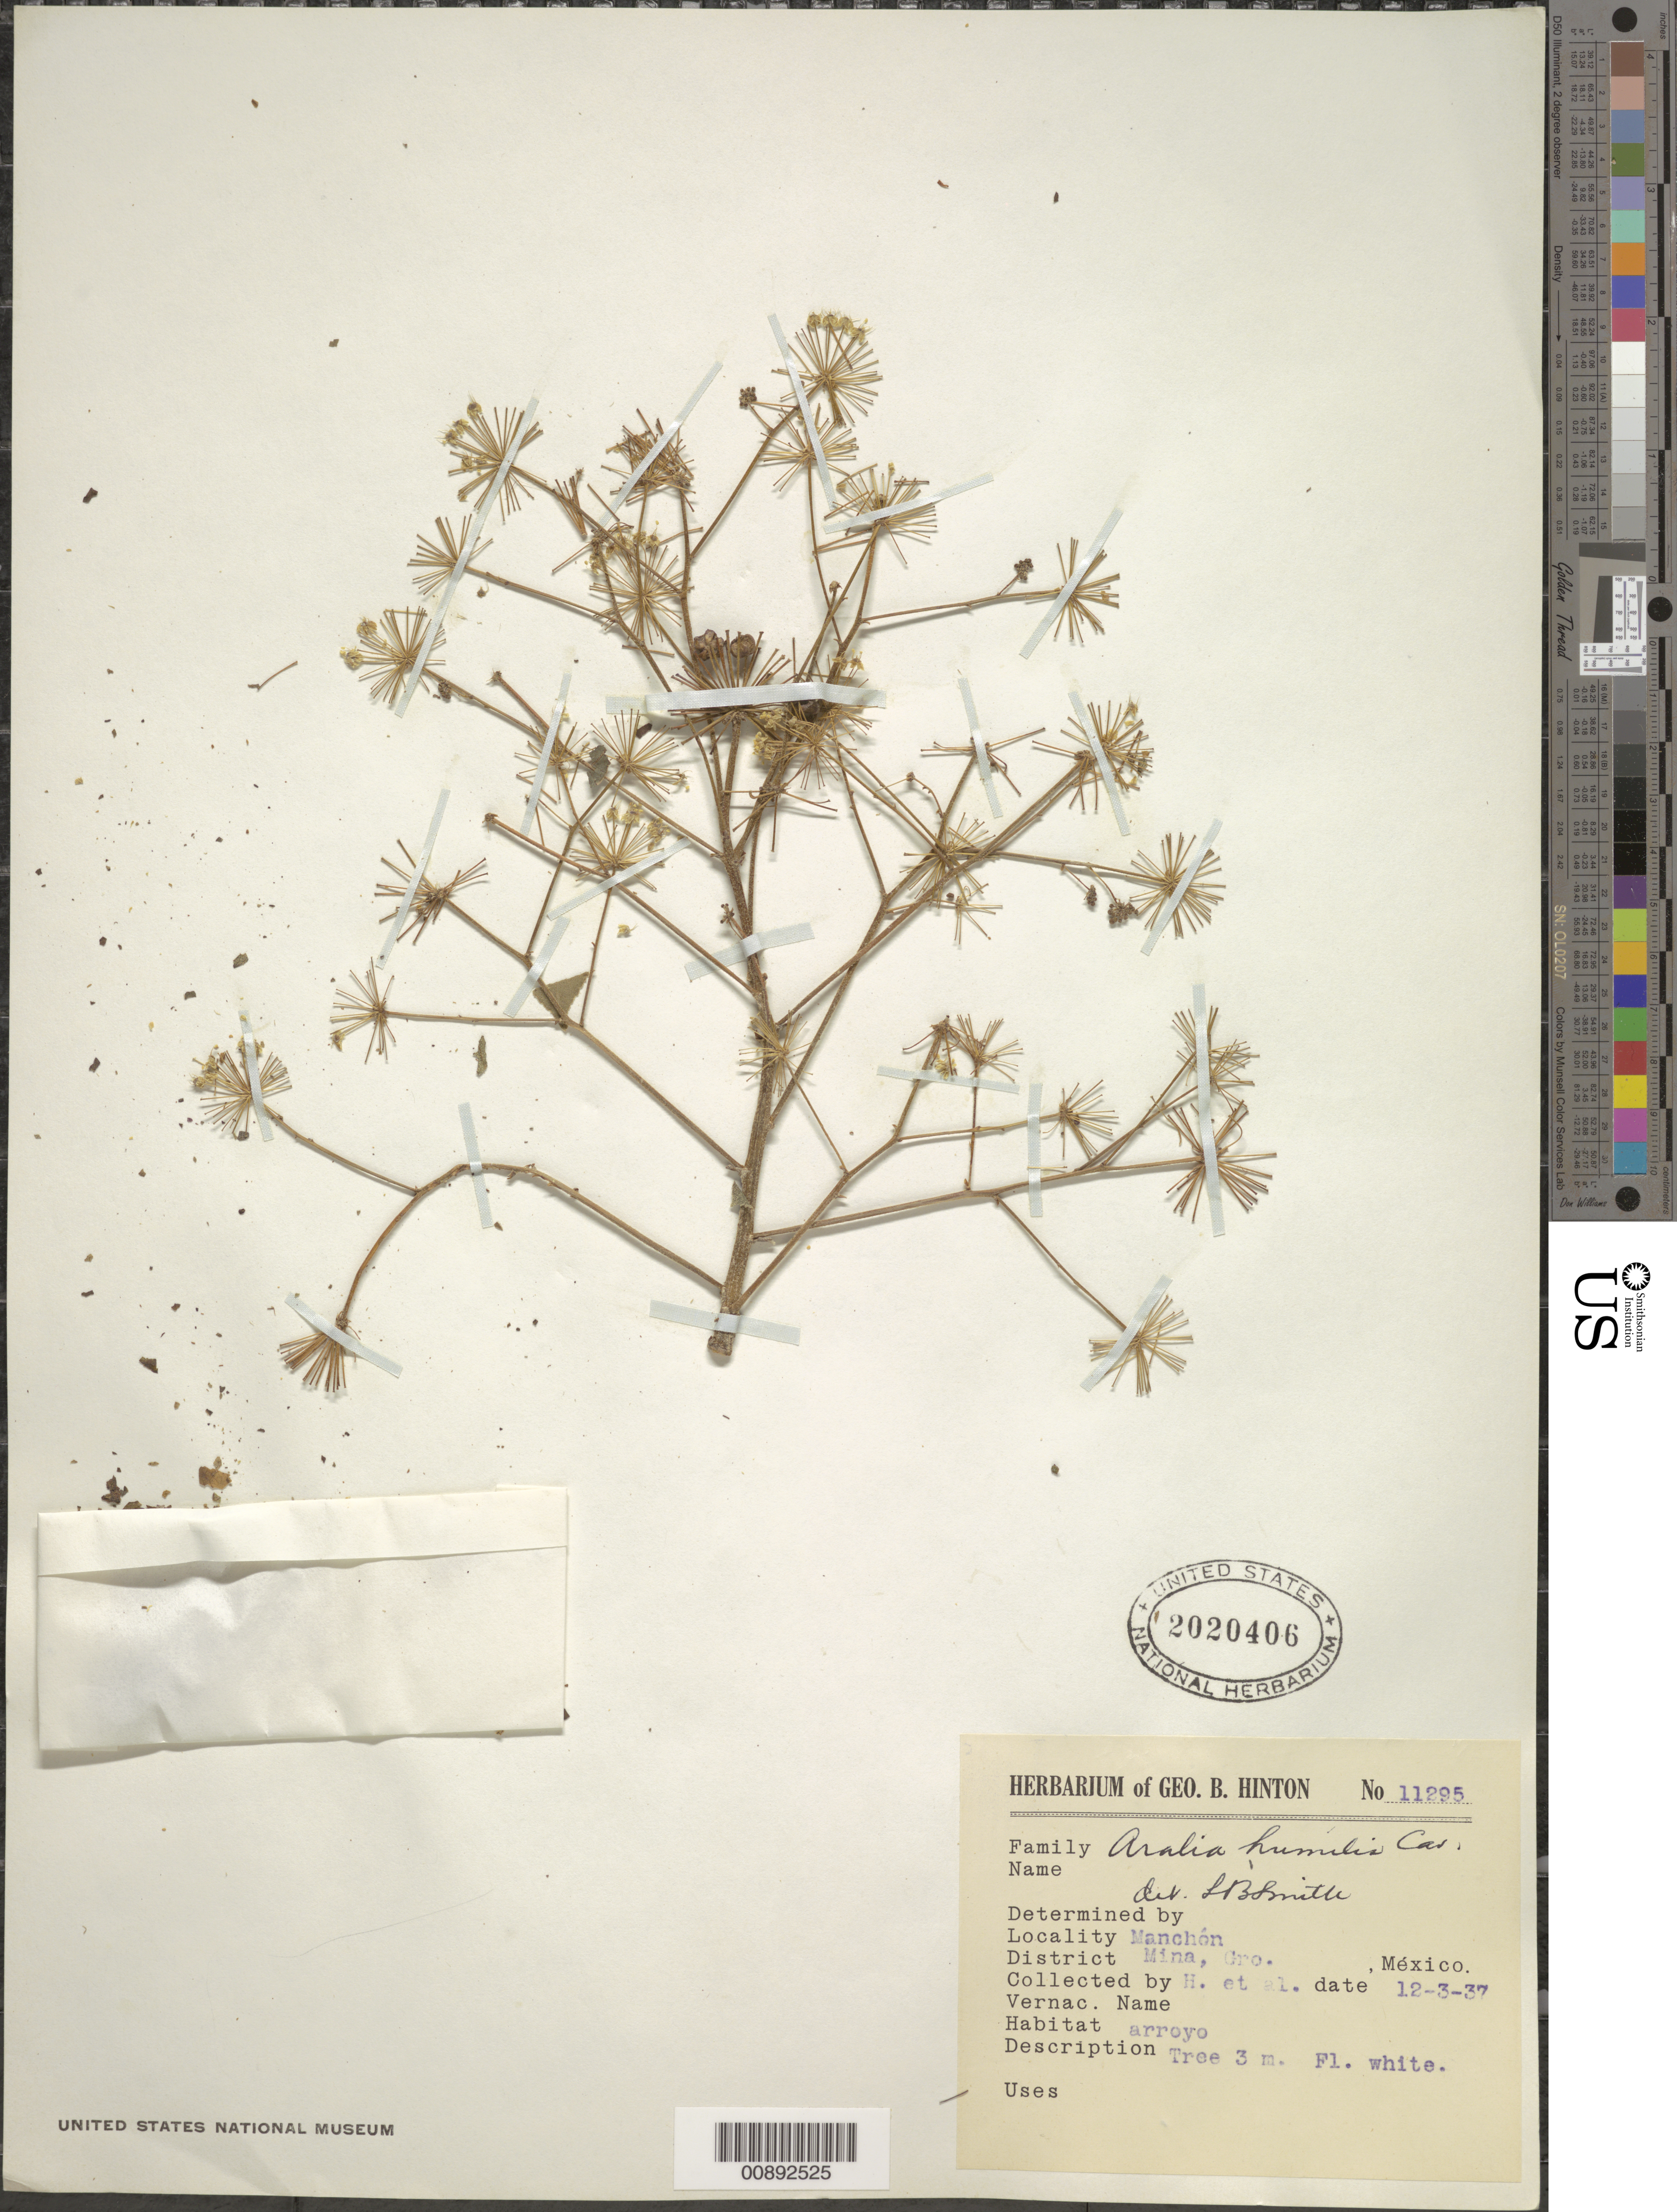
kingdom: Plantae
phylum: Tracheophyta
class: Magnoliopsida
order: Apiales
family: Araliaceae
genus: Aralia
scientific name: Aralia humilis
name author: Cav.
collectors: G. B. Hinton & et al.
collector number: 11295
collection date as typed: Transcribed d/m/y: 12/3/37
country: Mexico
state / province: Guerrero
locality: Manchón, District Mina, Gro.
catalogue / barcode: US 2020406